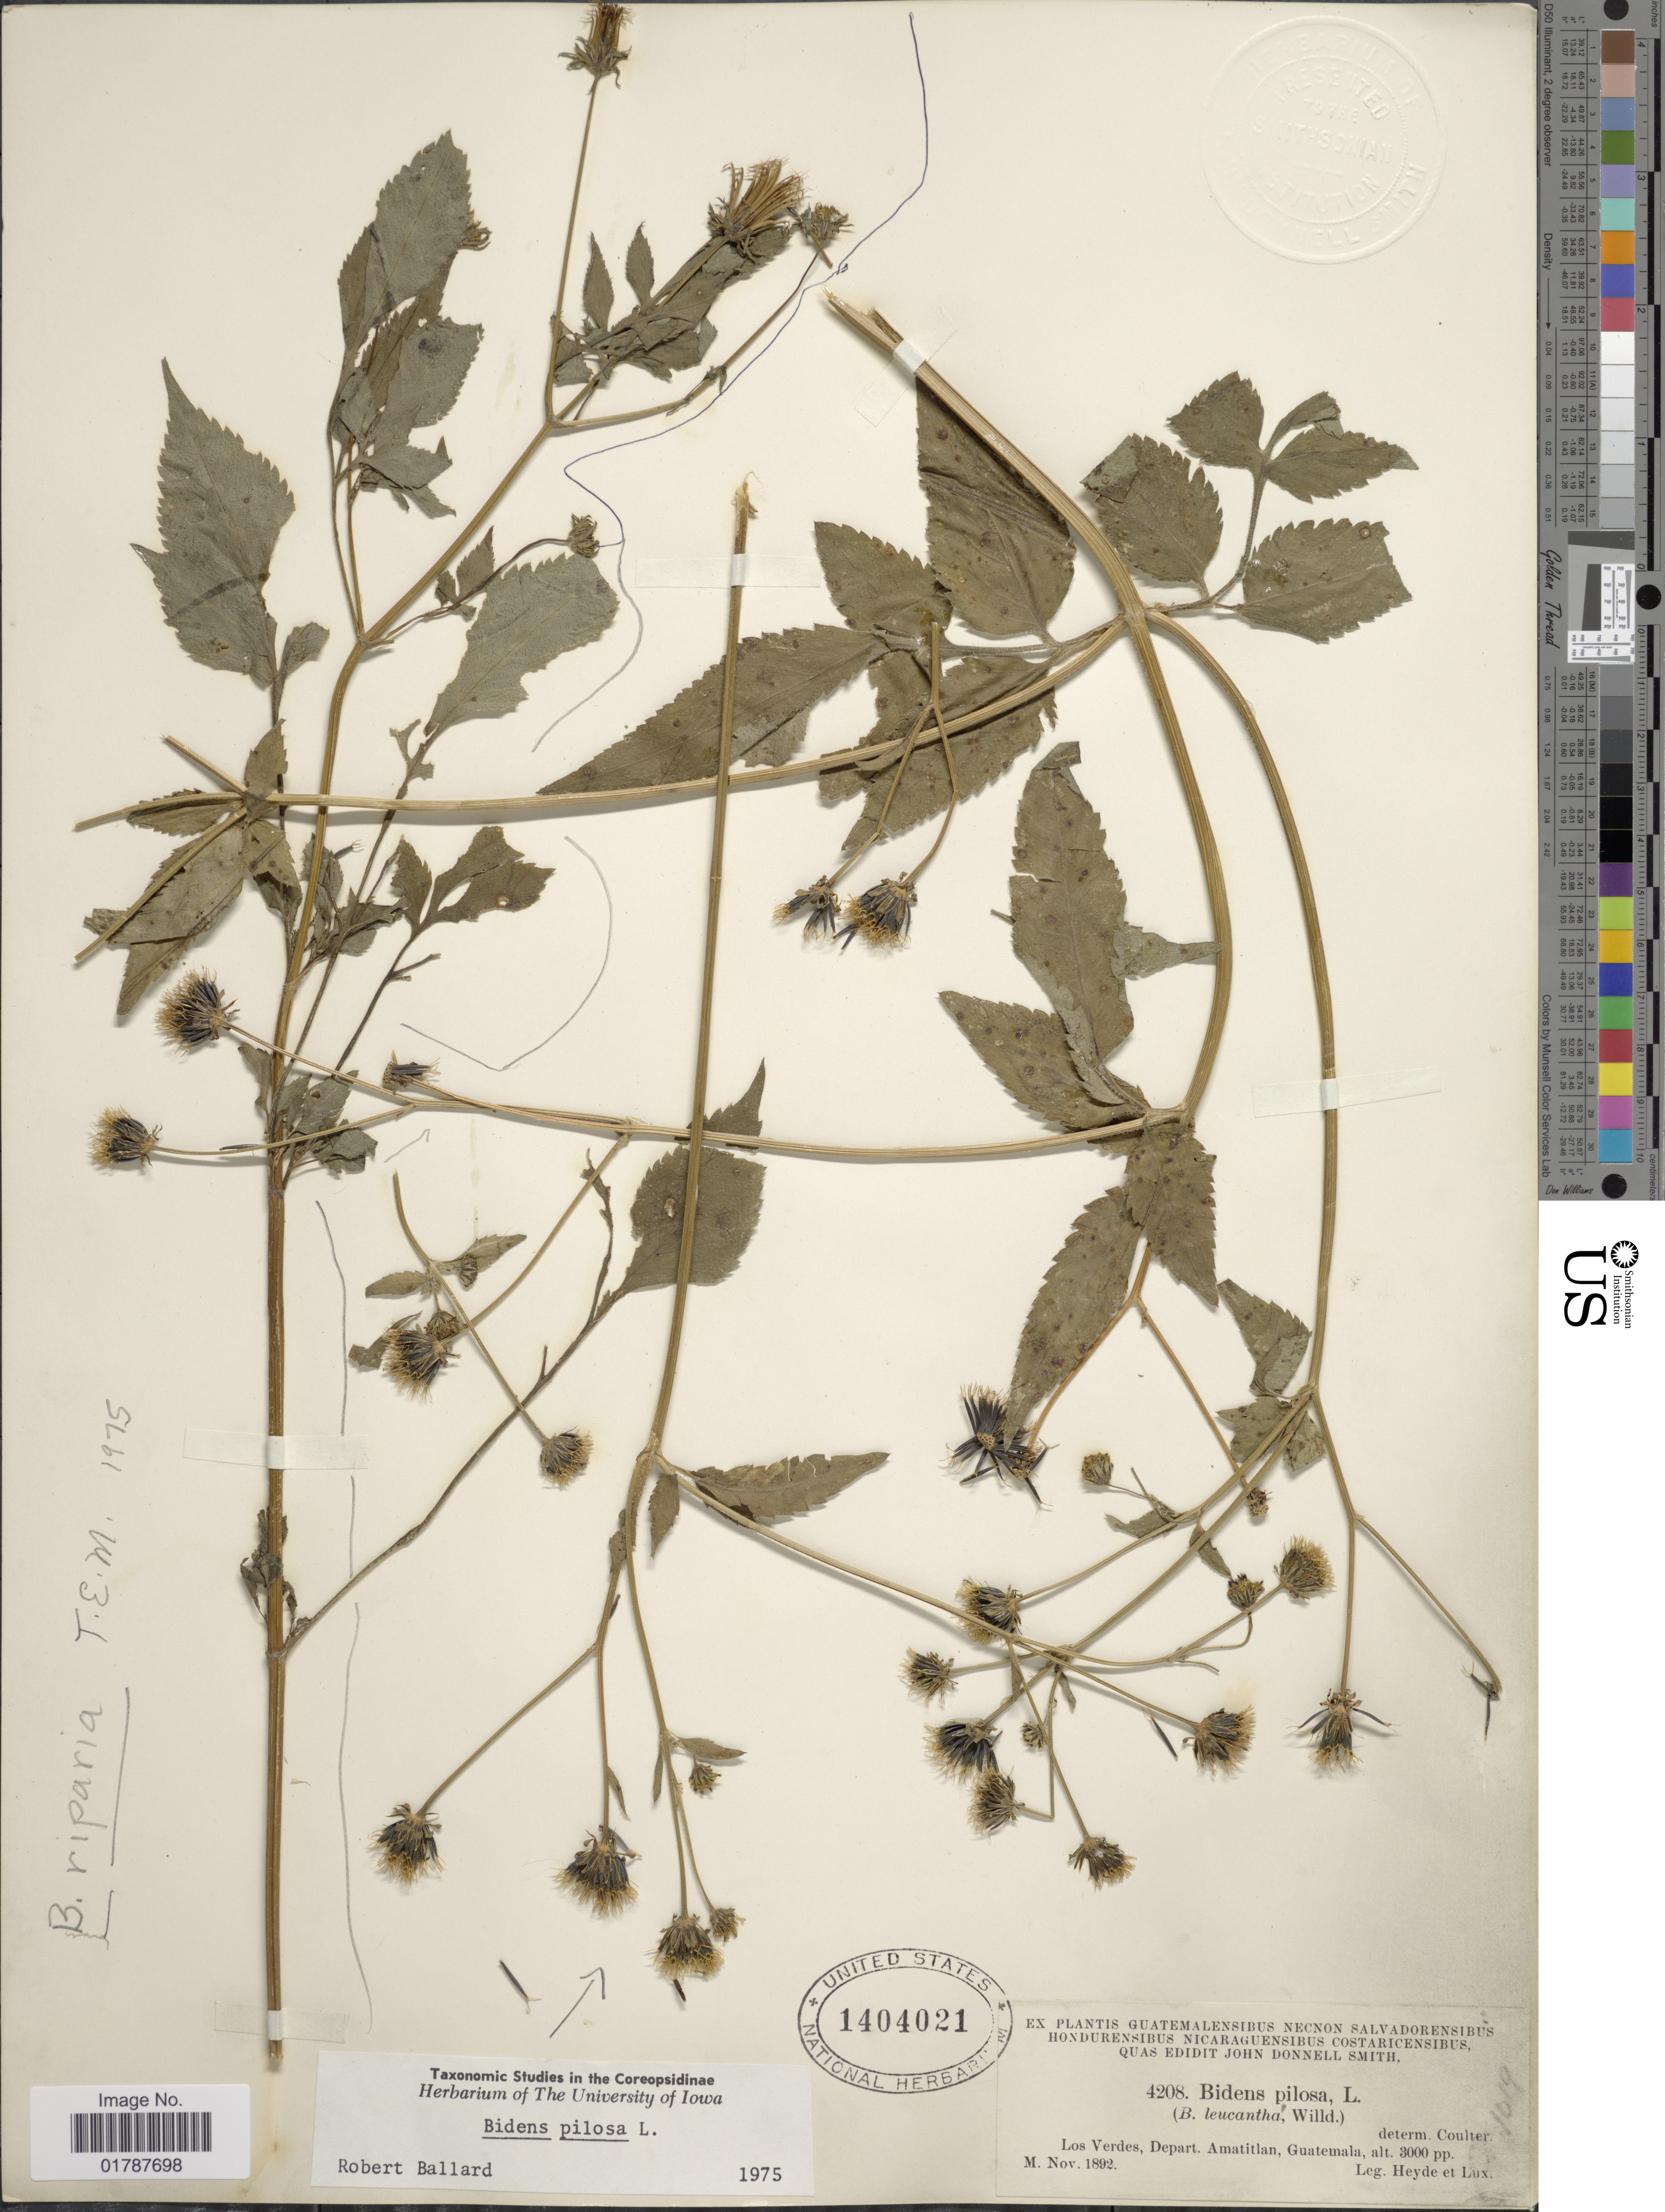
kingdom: Plantae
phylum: Tracheophyta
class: Magnoliopsida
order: Asterales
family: Asteraceae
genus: Bidens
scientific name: Bidens pilosa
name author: L.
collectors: Heyde & Lux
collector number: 4208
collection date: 1892-11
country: Guatemala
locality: Los Verdes, Depart. Amatitlan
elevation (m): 914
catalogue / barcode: US 1404021